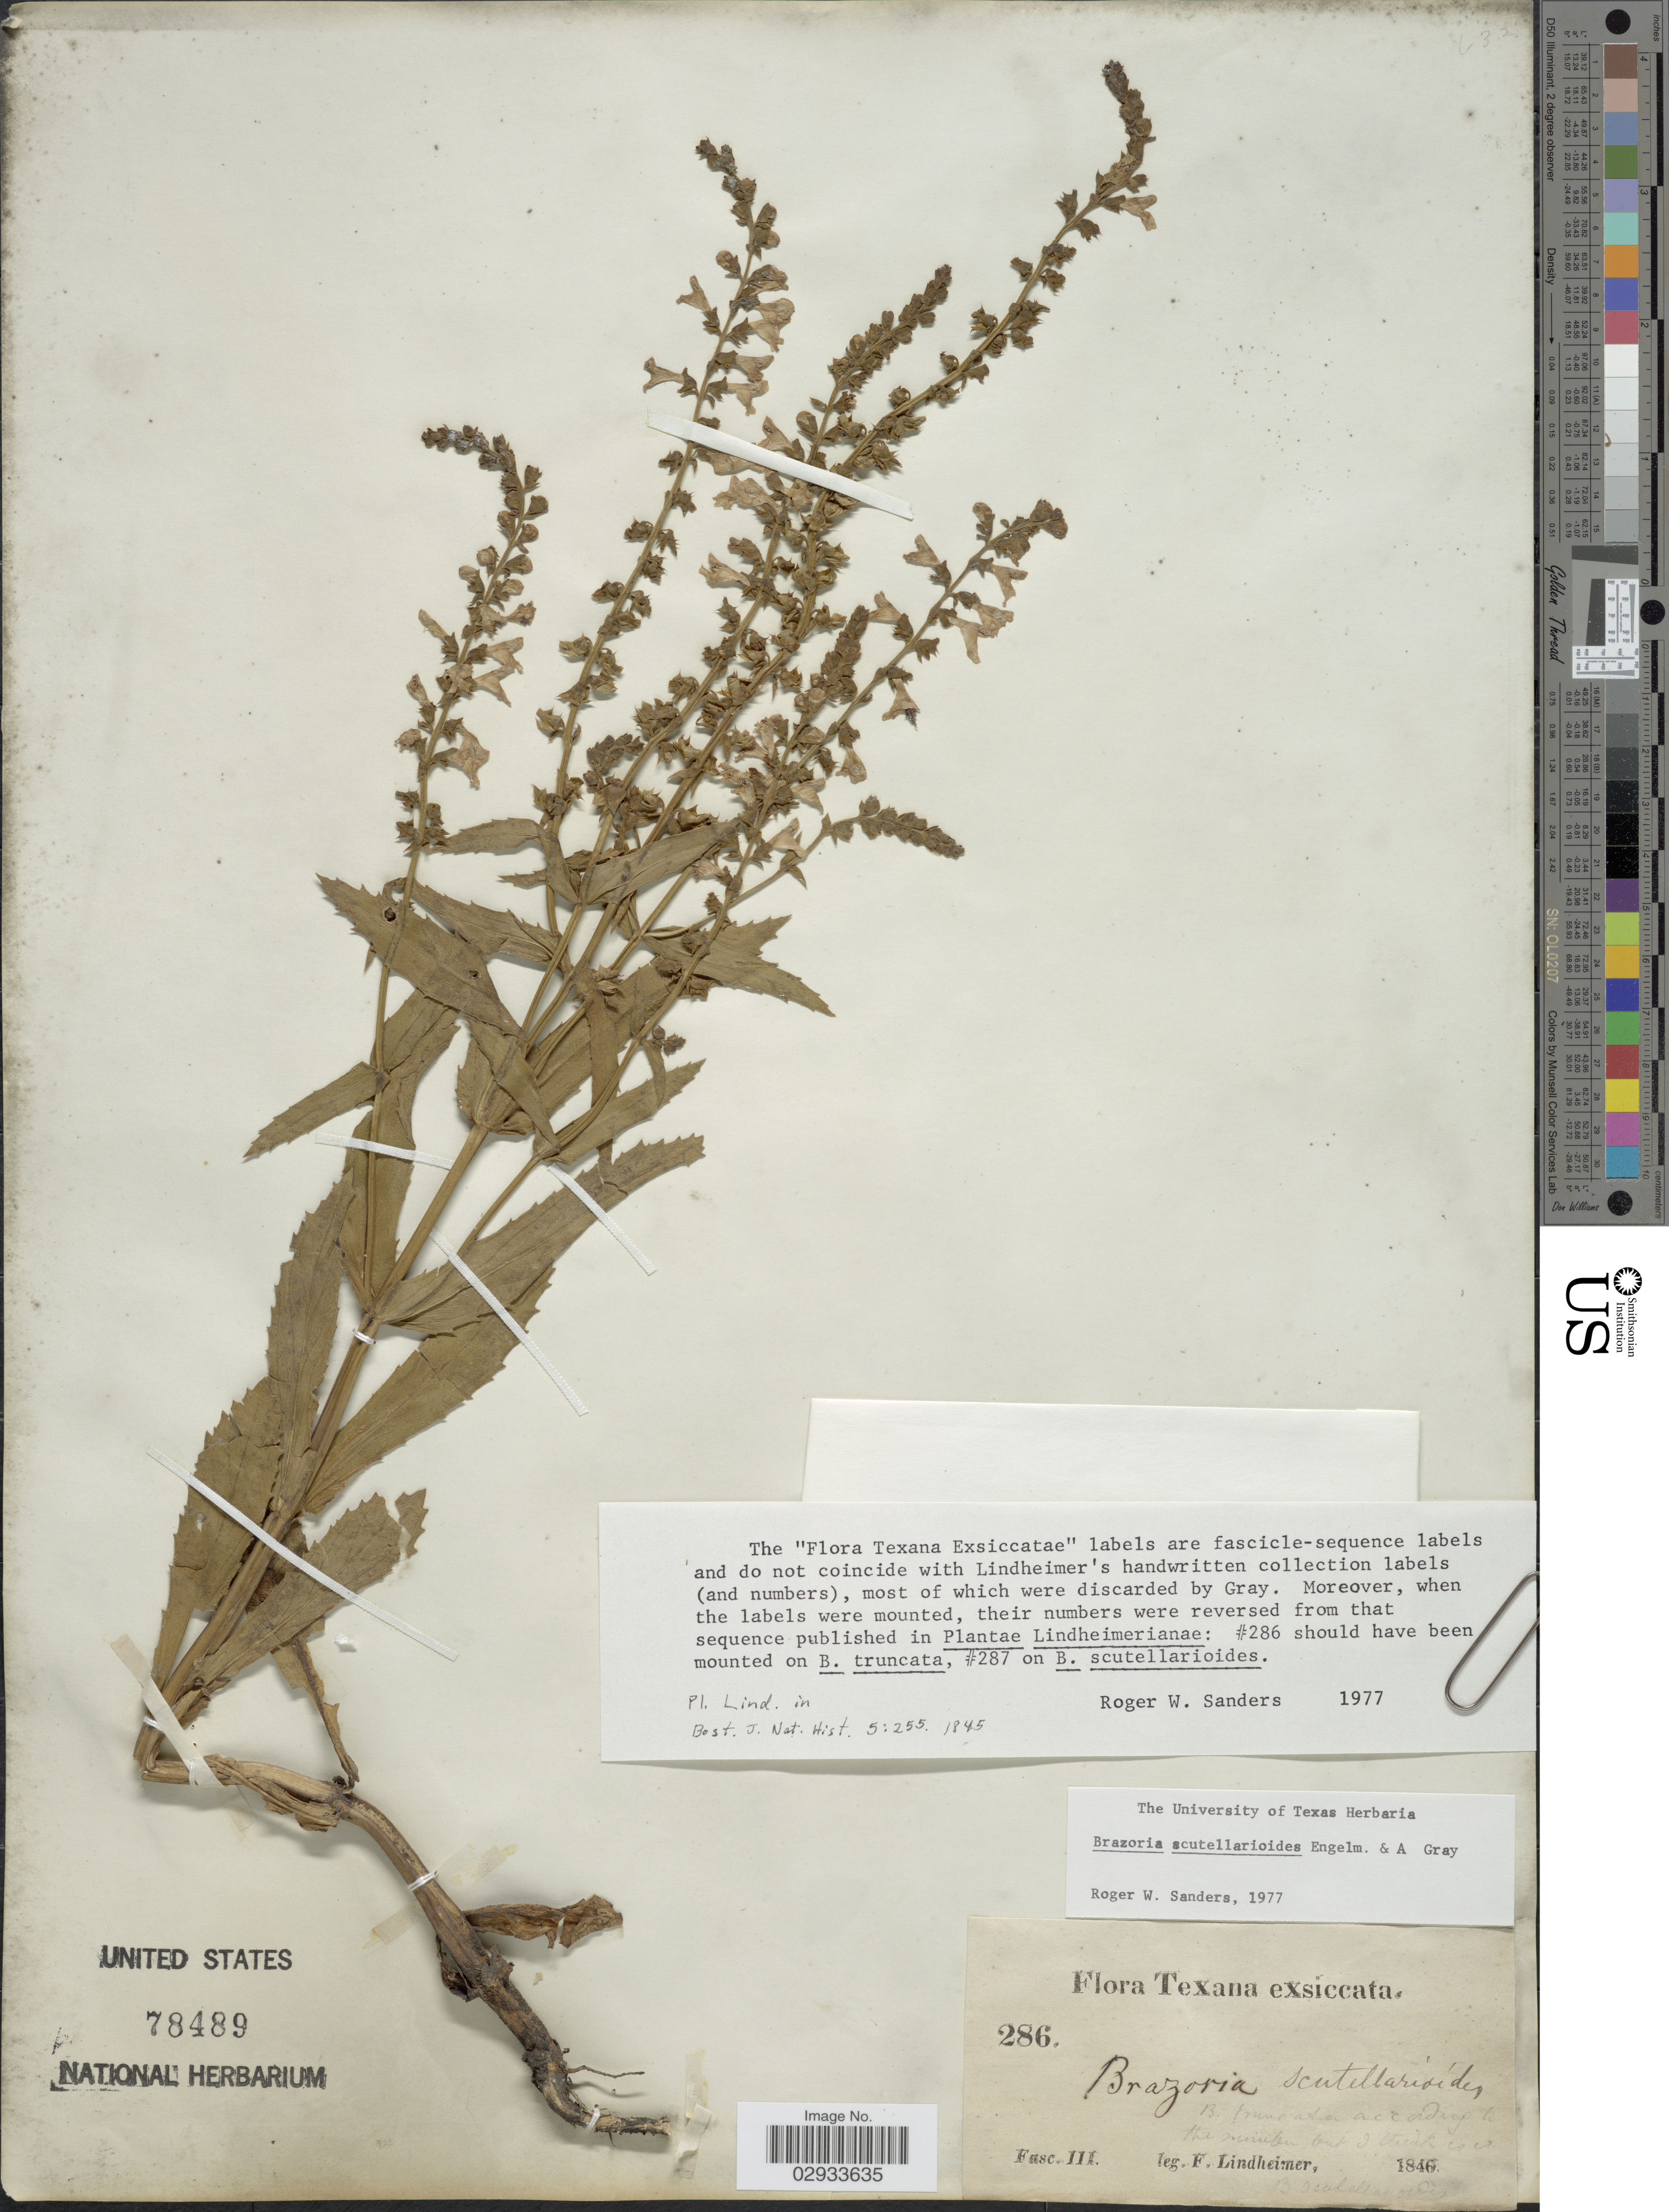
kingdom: Plantae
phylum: Tracheophyta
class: Magnoliopsida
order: Lamiales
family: Lamiaceae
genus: Brazoria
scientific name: Brazoria scutellarioides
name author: Engelm. & A. Gray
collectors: F. Lindheimer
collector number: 286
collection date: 1846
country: United States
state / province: Texas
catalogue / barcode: US 78489